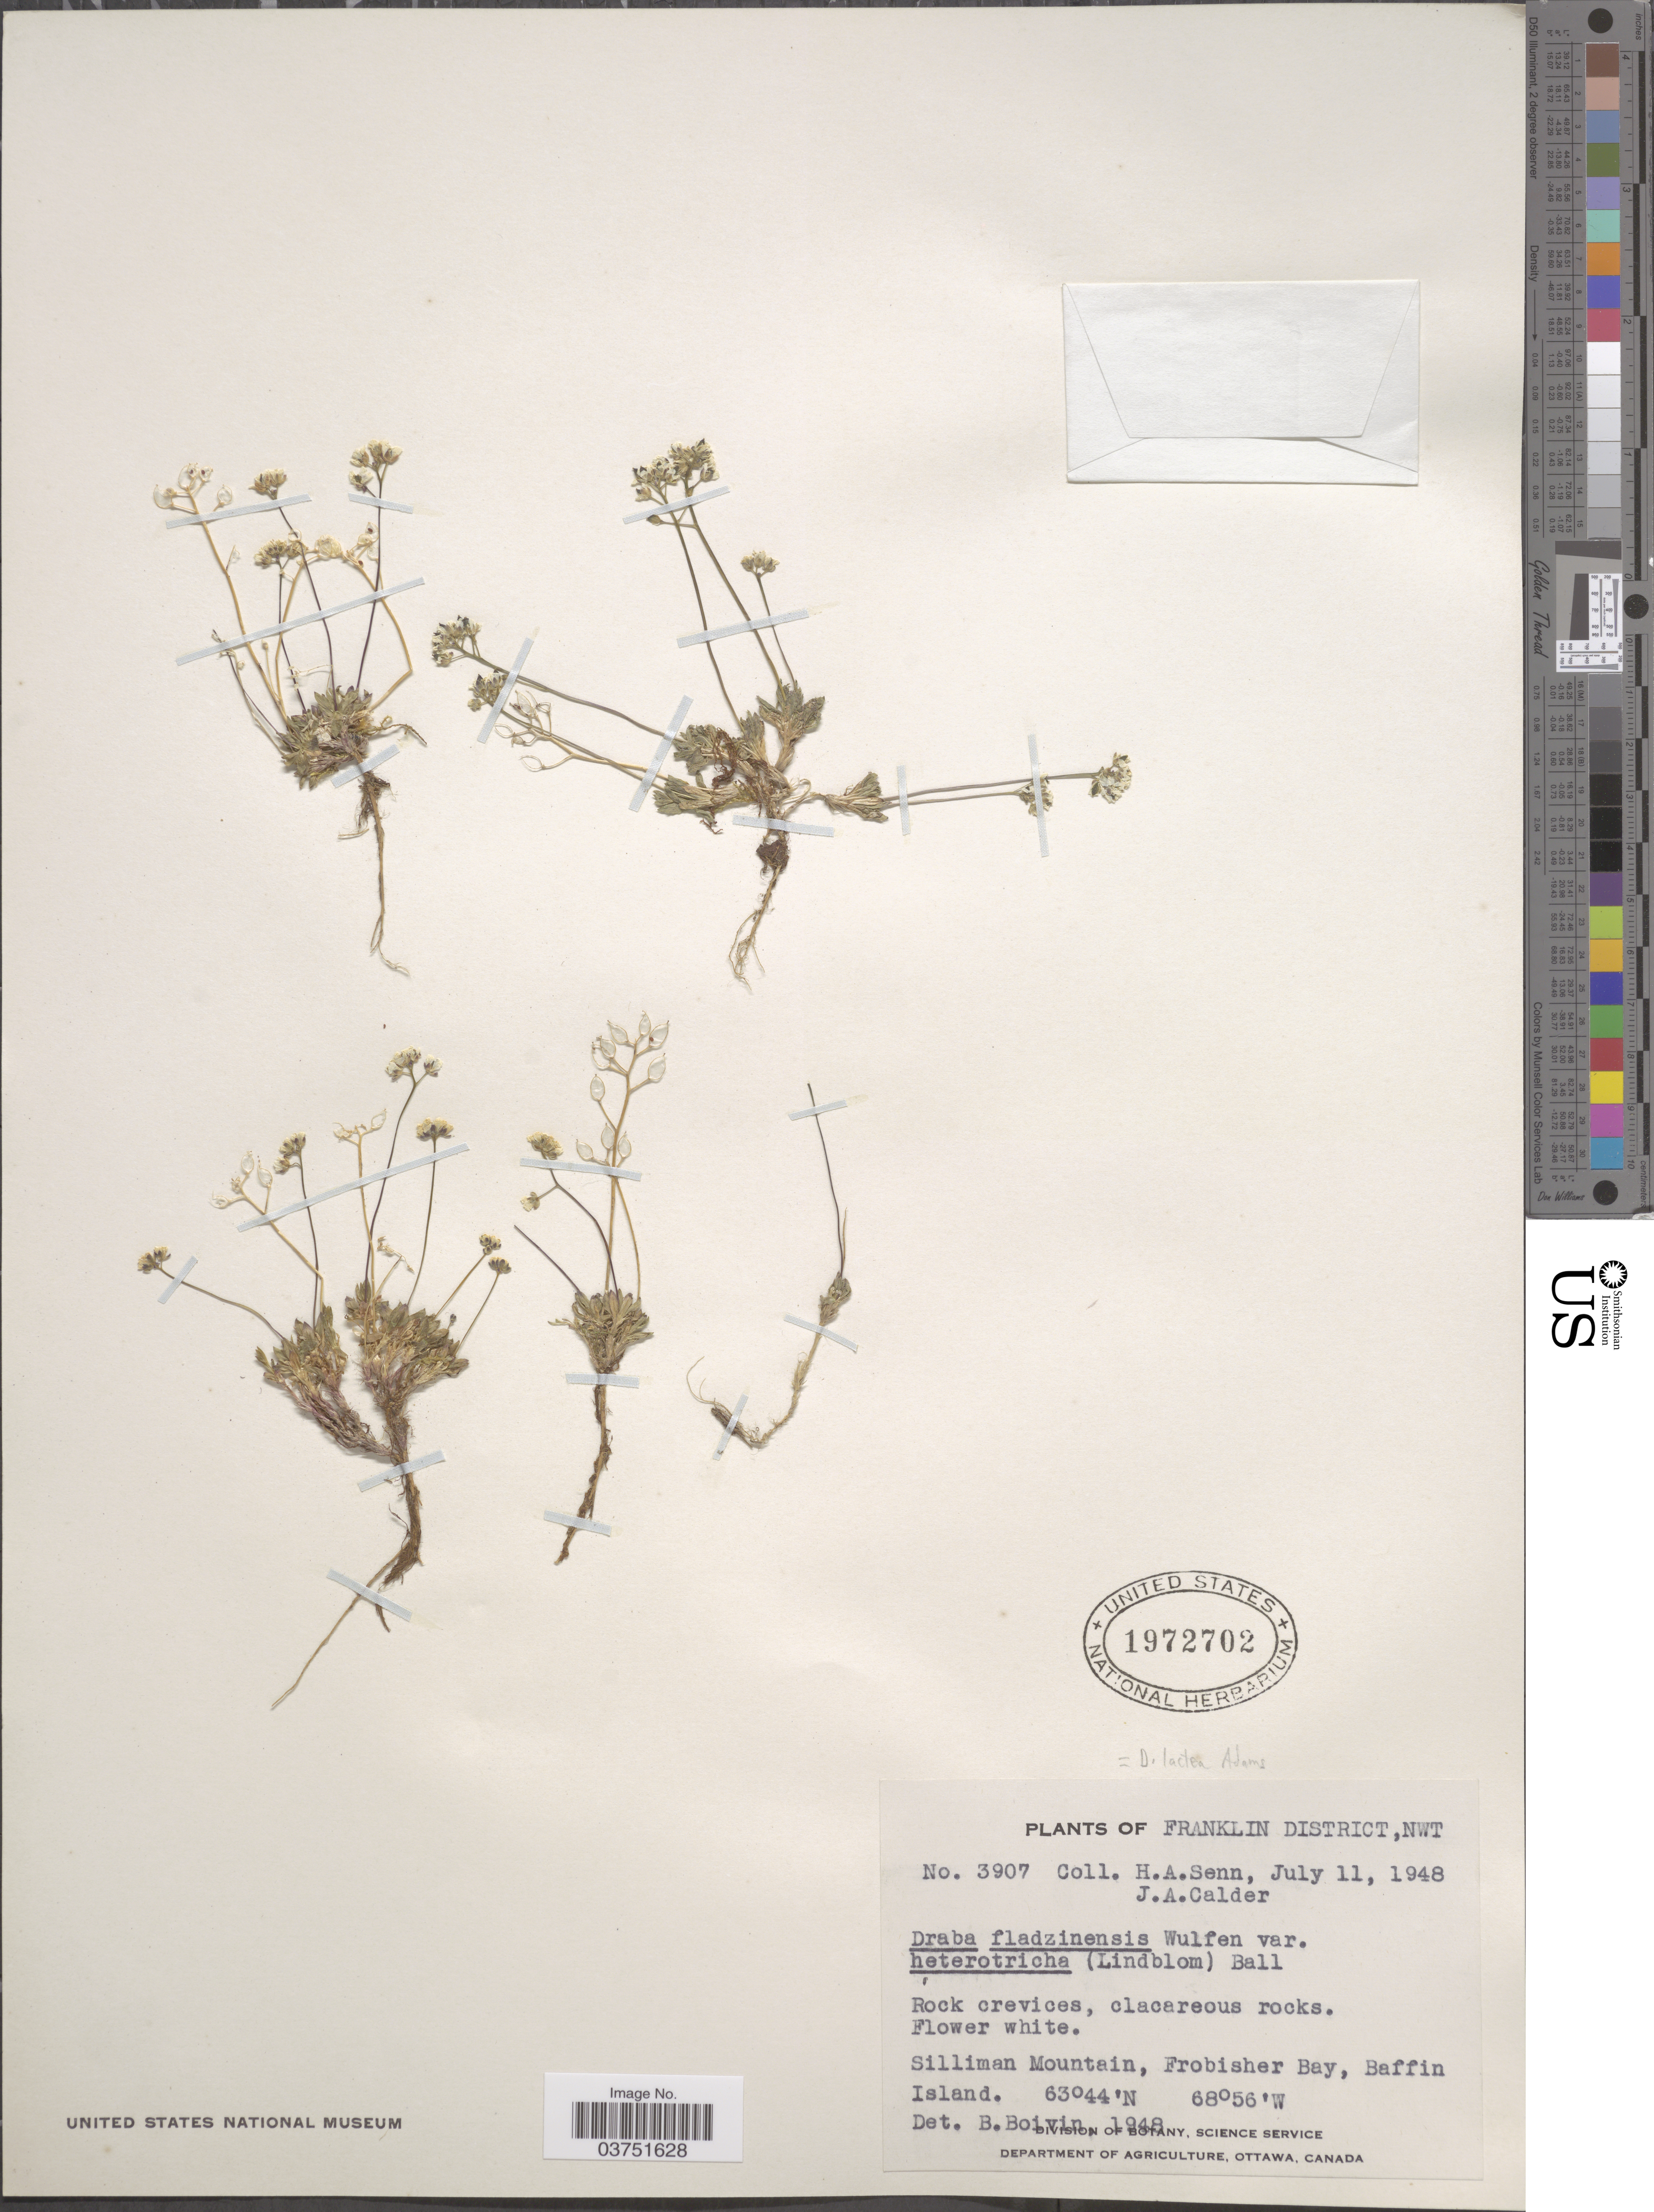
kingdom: Plantae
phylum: Tracheophyta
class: Magnoliopsida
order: Brassicales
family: Brassicaceae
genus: Draba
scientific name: Draba lactea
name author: Adams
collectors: H. Senn & J. A. Calder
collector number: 3907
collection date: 1948-07-11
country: Canada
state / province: Northwest Territories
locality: Franklin District. Silliman Mountain, Frobisher Bay, Baffin Island.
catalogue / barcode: US 1972702